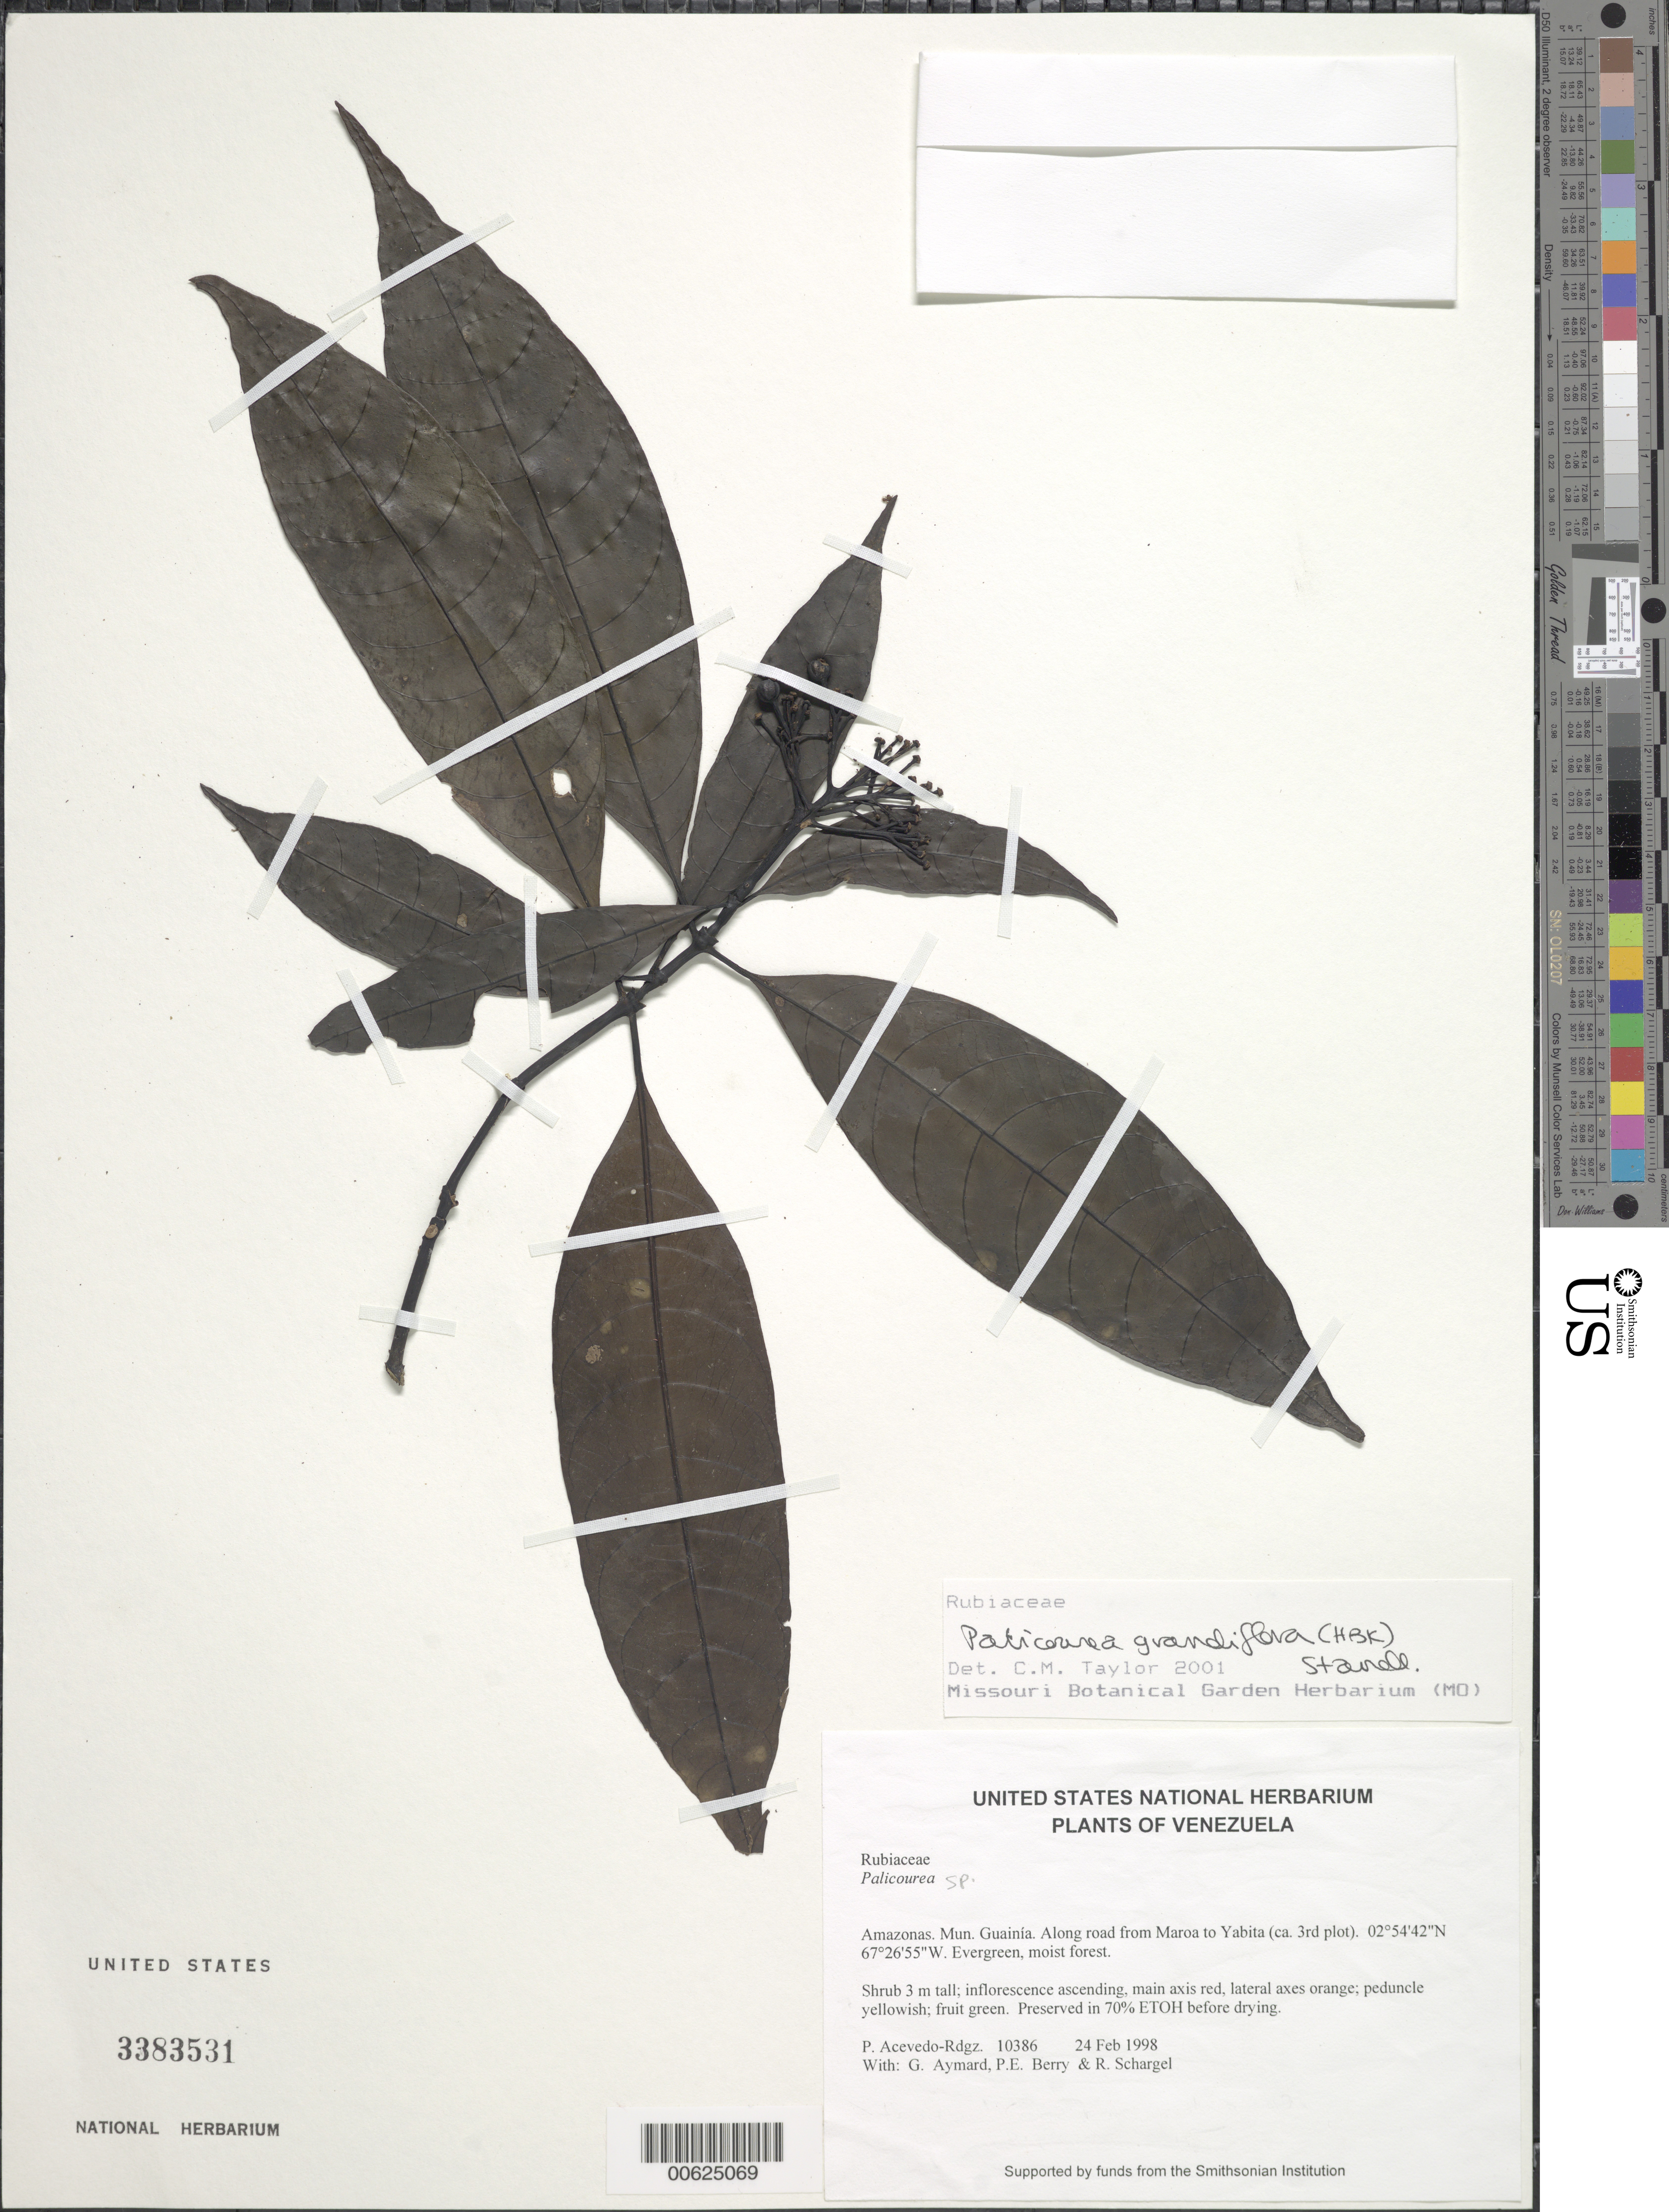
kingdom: Plantae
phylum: Tracheophyta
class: Magnoliopsida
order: Gentianales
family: Rubiaceae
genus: Palicourea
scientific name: Palicourea grandiflora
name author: (Kunth) Standl.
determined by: Taylor, Charlotte M.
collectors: P. Acevedo-Rodr., G. A. Aymard, P. E. Berry & R. Schargel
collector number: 10386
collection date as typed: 24 Feb 1998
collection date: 1998-02-24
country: Venezuela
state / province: Amazonas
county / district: Maroa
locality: Along road from Maroa to Yabita (ca. 3rd plot).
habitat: Evergreen, moist forest.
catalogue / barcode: US 3383531